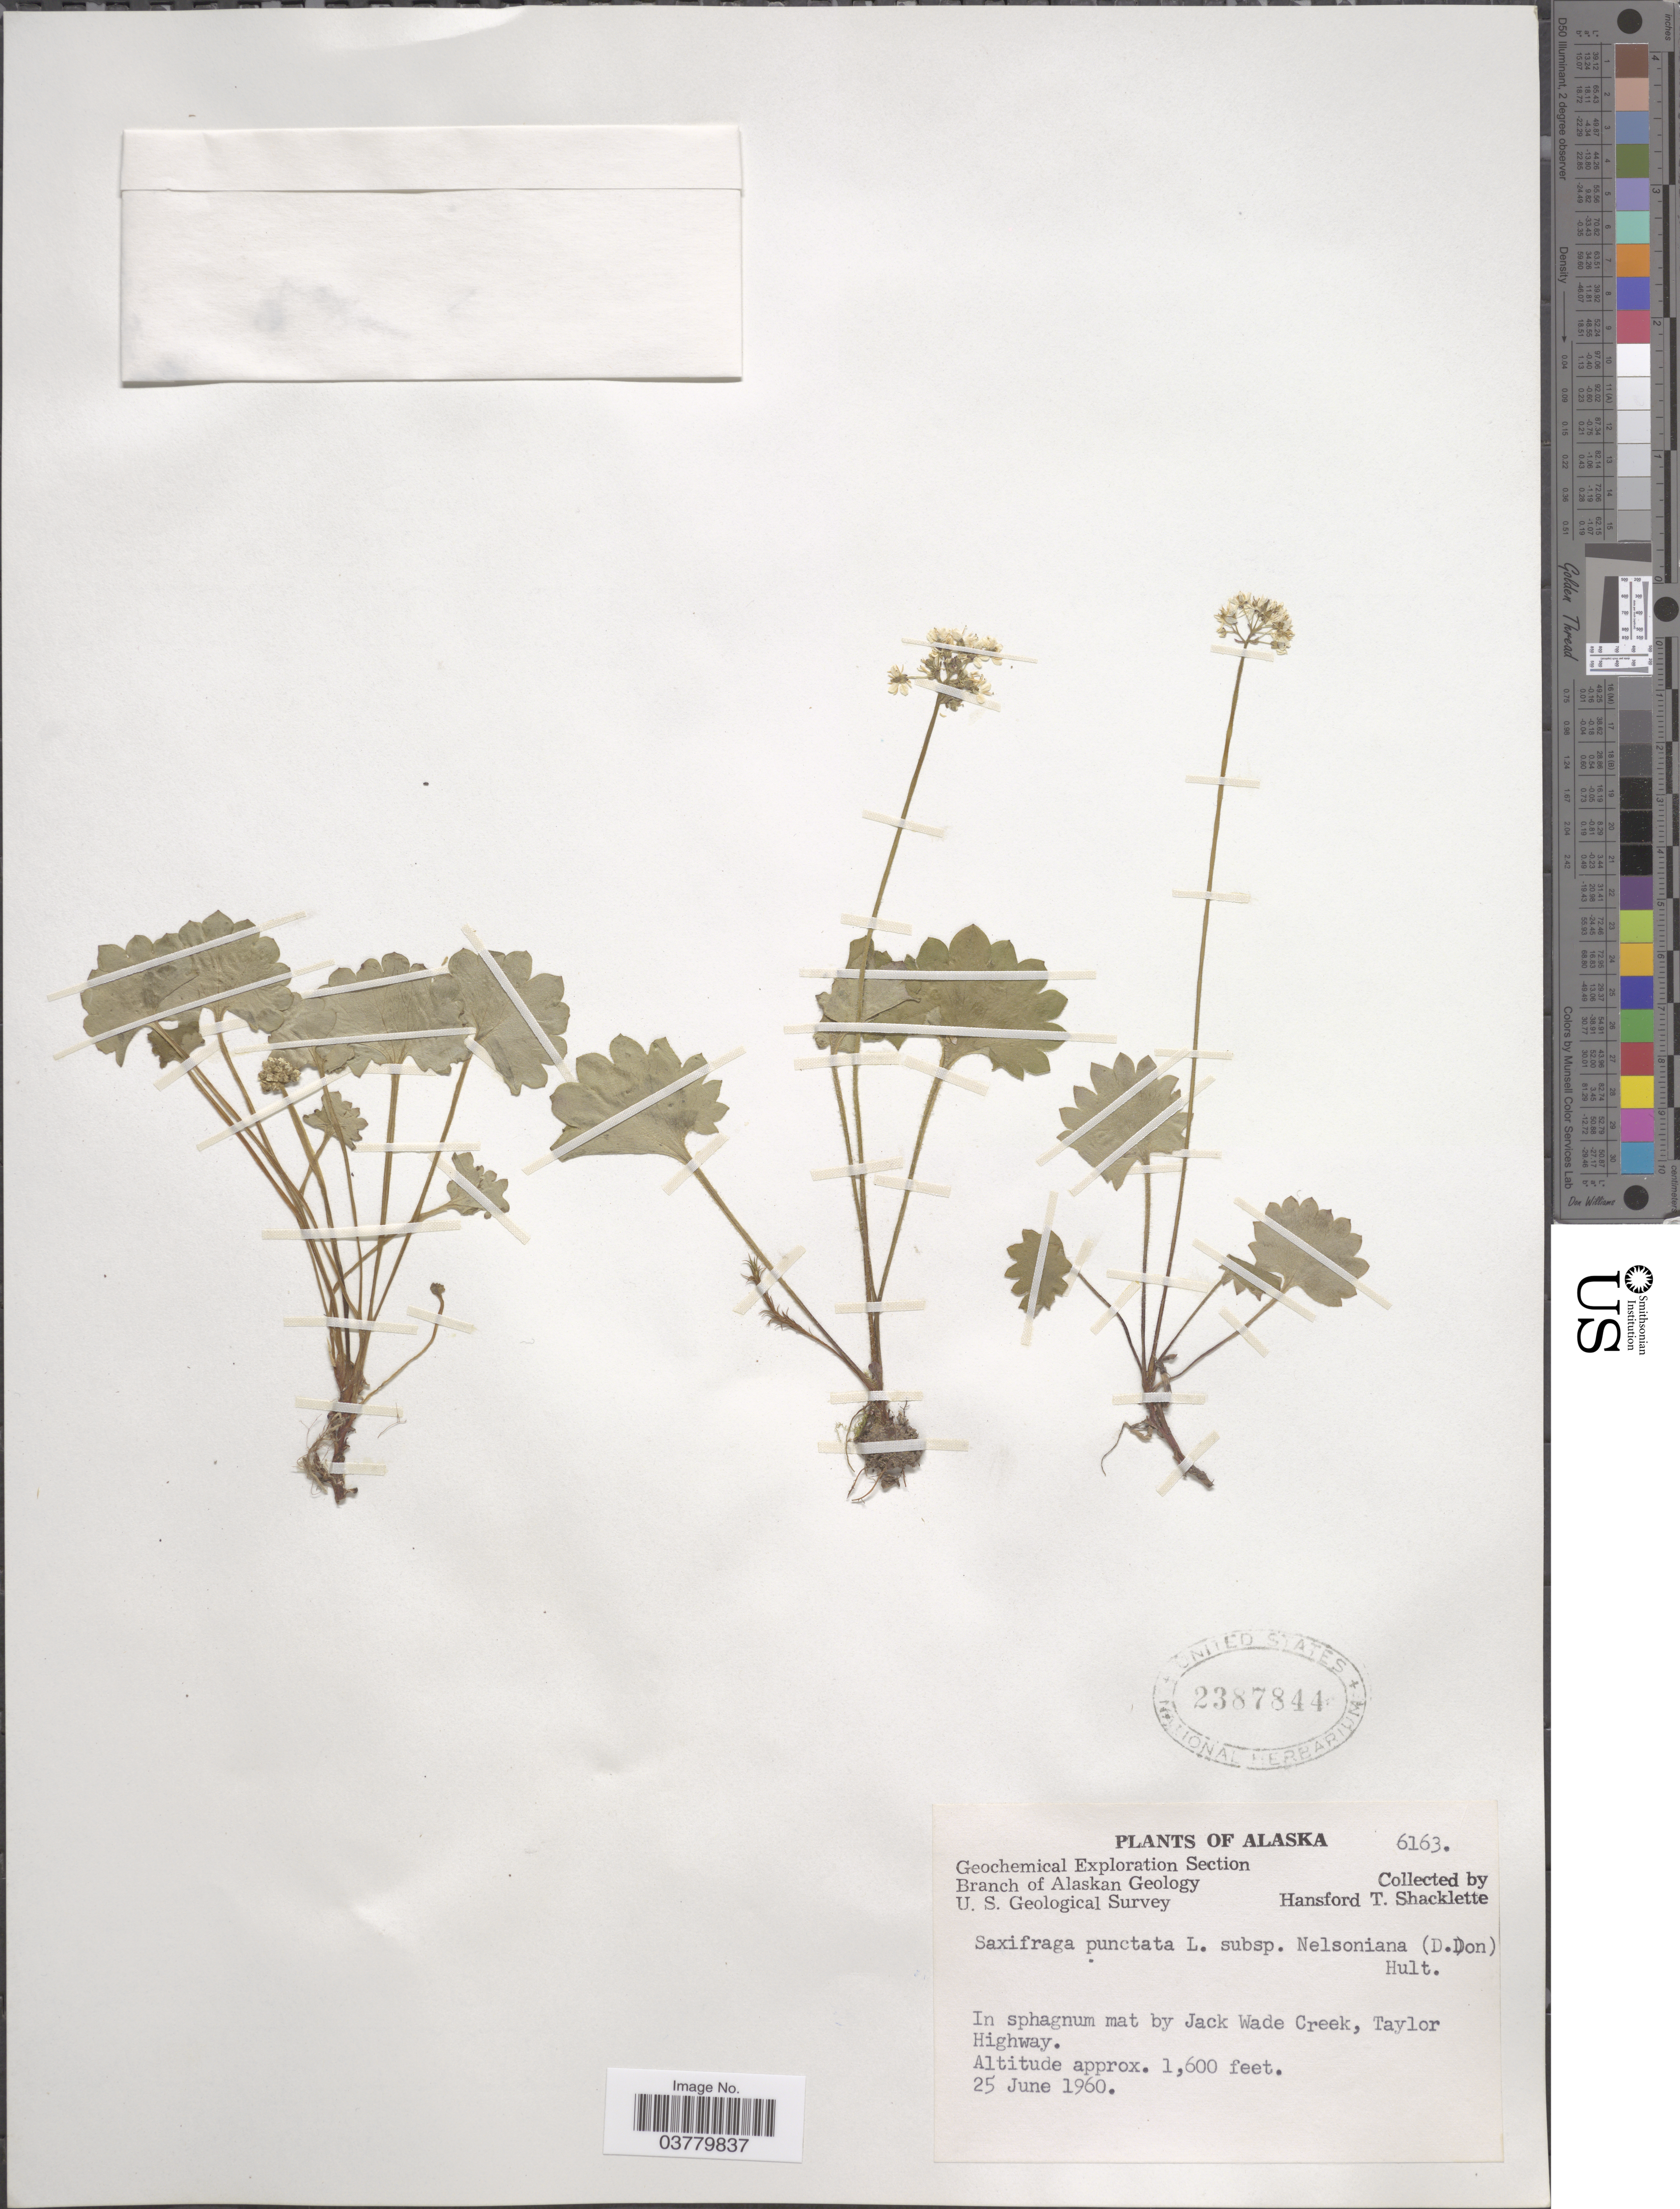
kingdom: Plantae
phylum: Tracheophyta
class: Magnoliopsida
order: Saxifragales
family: Saxifragaceae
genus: Micranthes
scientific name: Micranthes nelsoniana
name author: (D. Don) Small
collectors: H. Shacklette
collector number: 6163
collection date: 1960-06-25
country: United States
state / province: Alaska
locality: In sphagum mat by Jack Wade Creek, Taylor Highway.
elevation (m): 488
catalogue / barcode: US 2387844